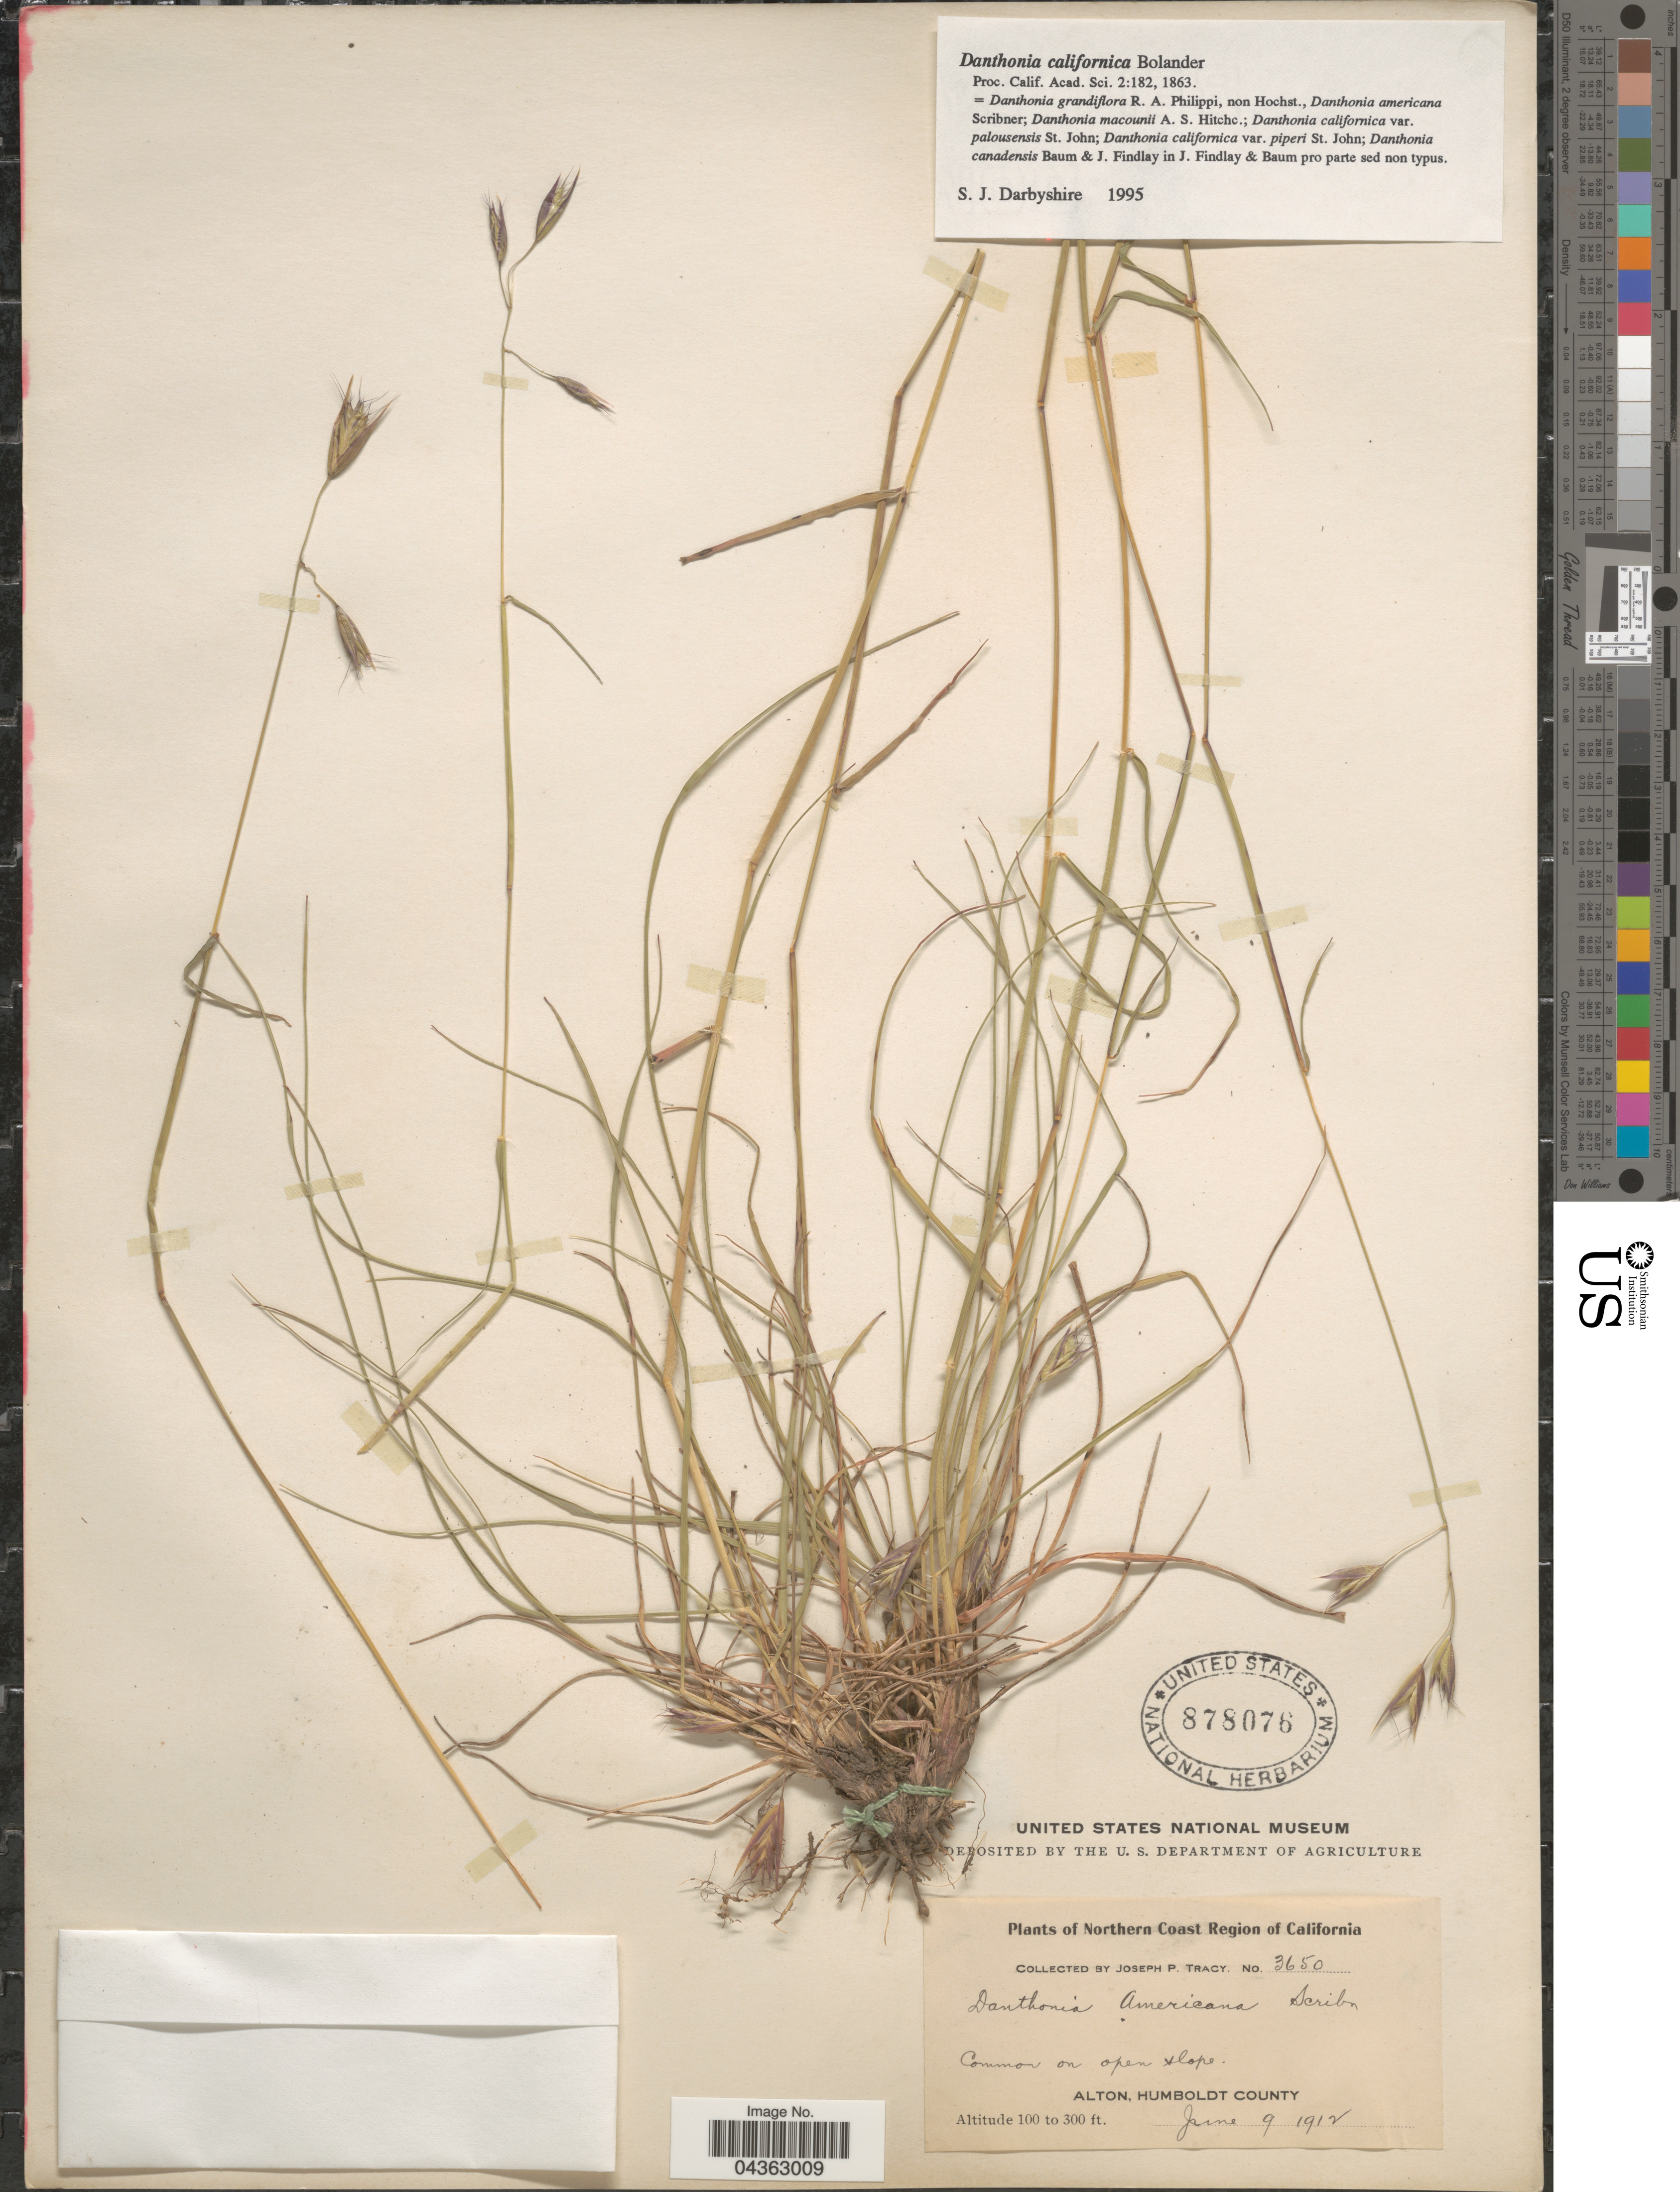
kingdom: Plantae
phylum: Tracheophyta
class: Liliopsida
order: Poales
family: Poaceae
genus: Danthonia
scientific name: Danthonia californica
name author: Bol.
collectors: J. Tracy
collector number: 3650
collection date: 1912-06-09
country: United States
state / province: California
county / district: Humboldt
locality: Northern Coast Ranges of California. Common on open slopes. Alton, Humboldt County.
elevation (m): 30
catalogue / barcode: US 878076